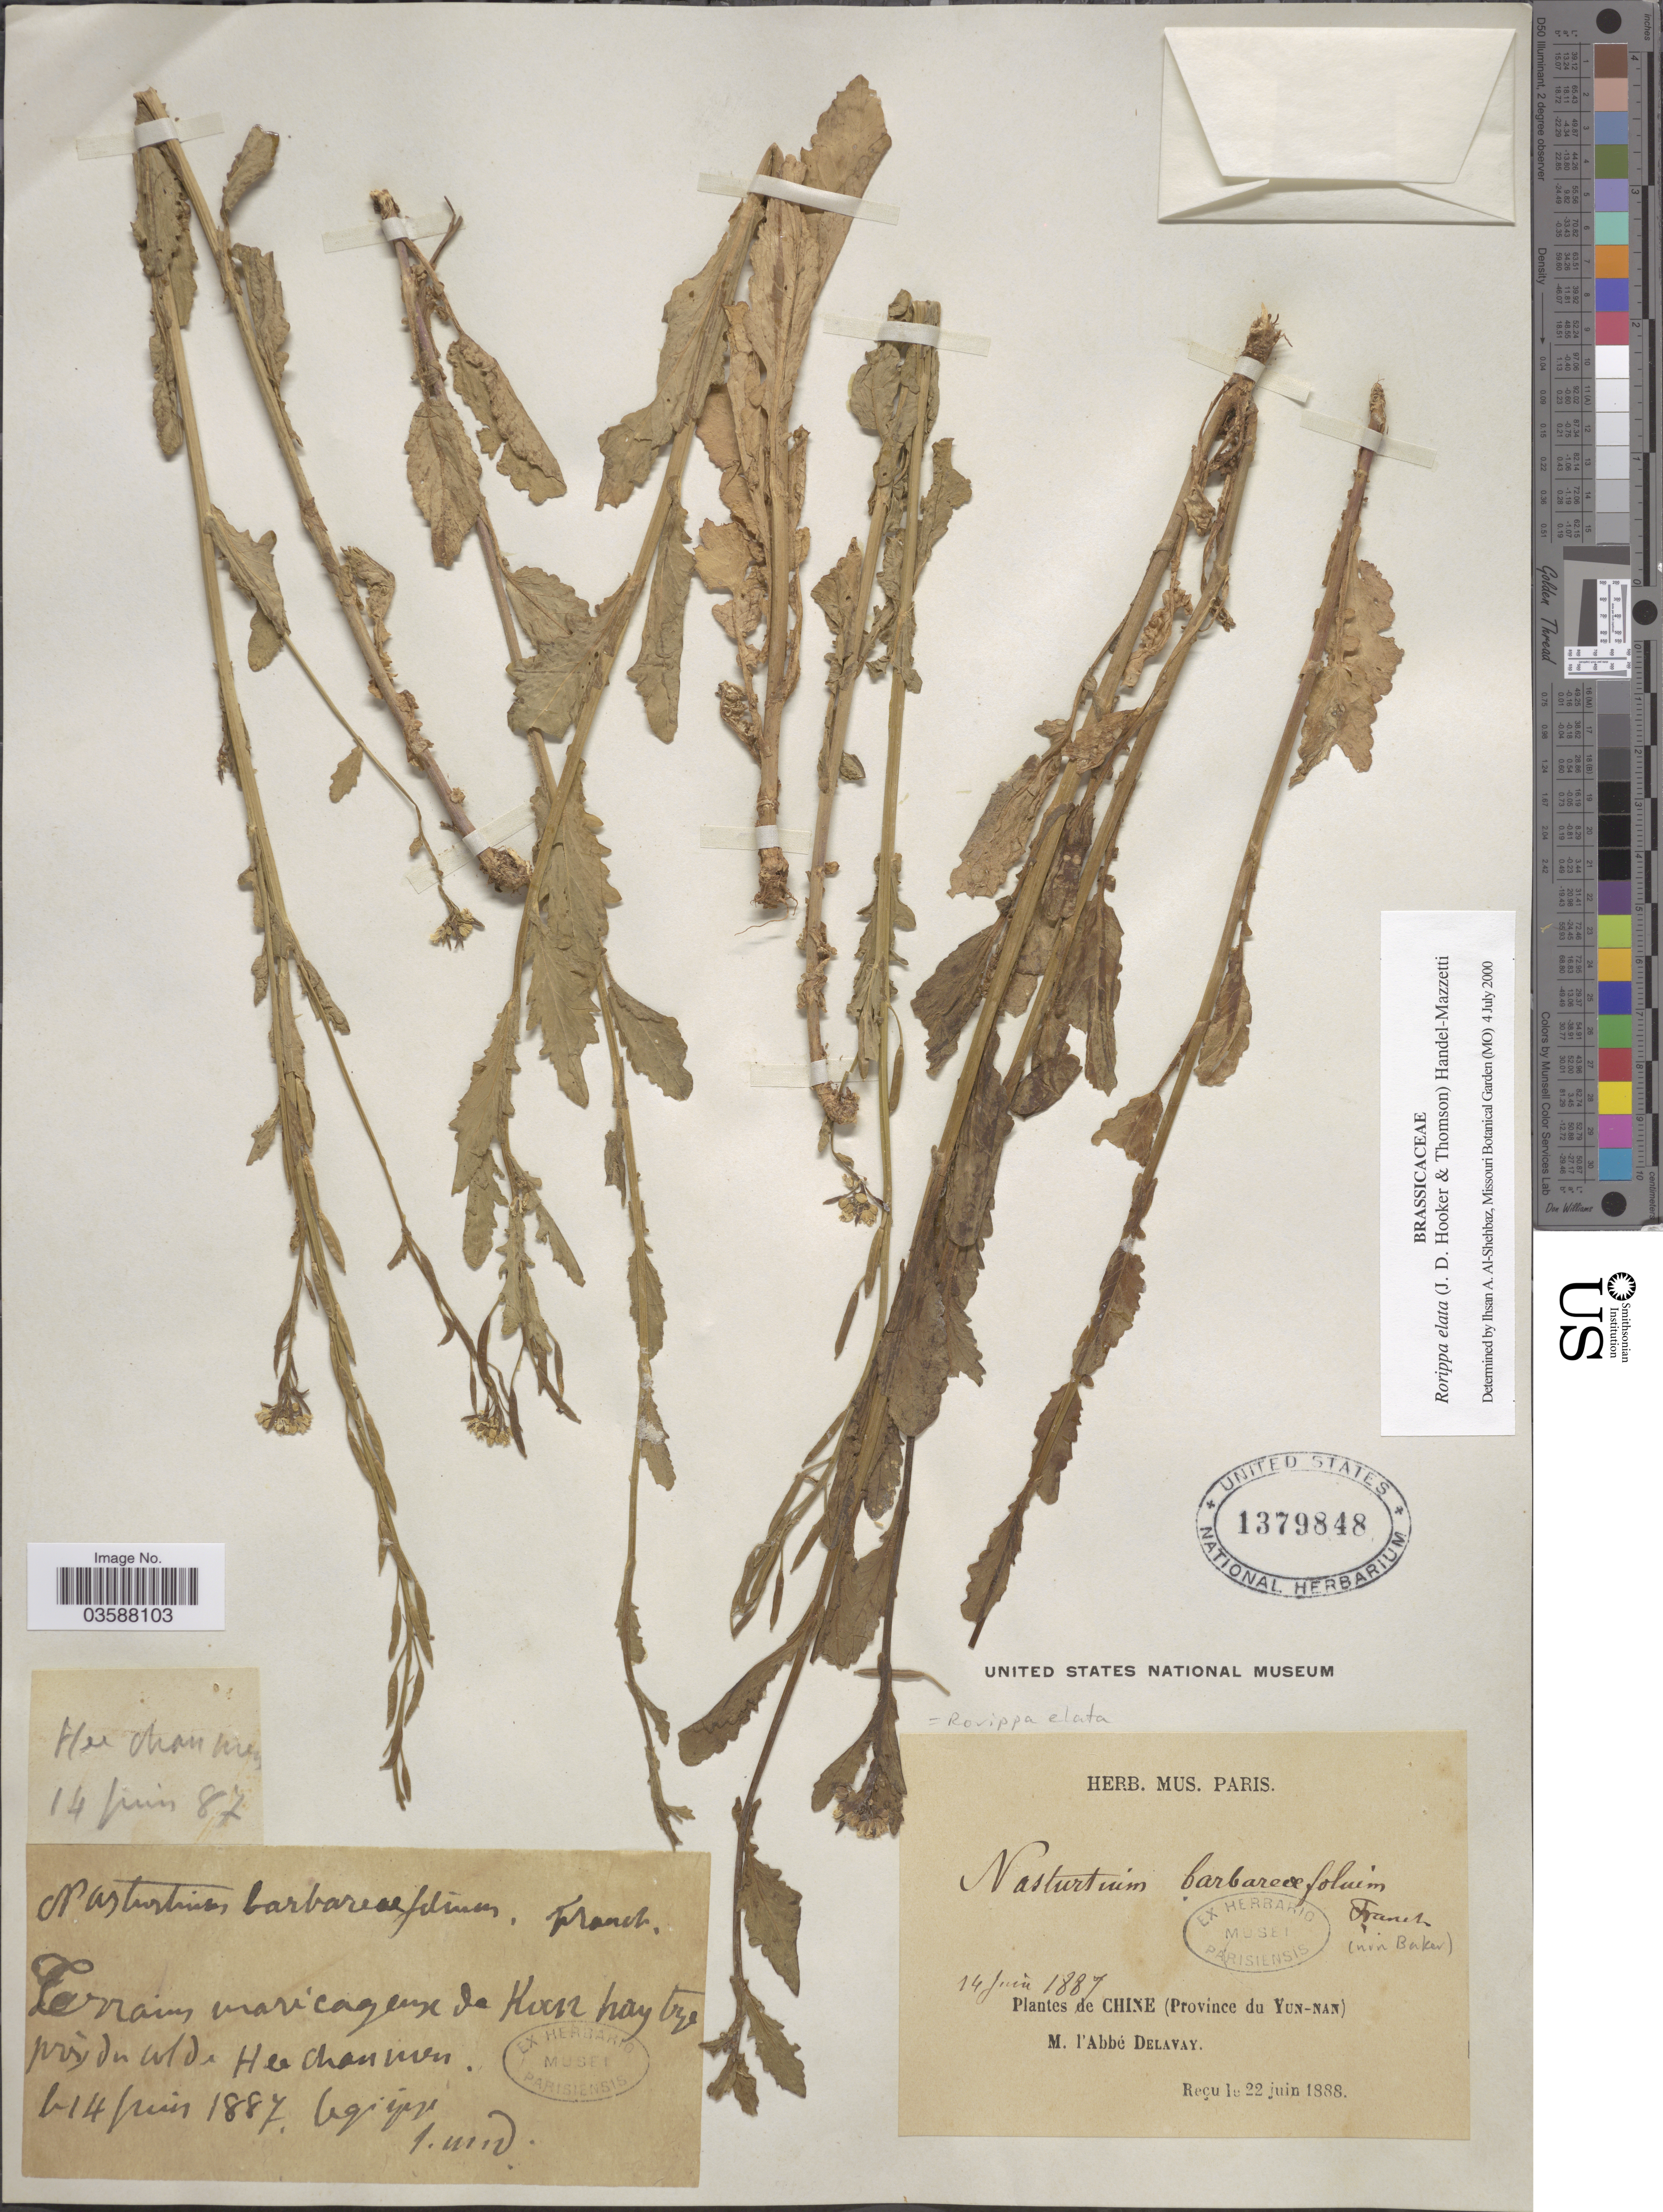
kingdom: Plantae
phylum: Tracheophyta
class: Magnoliopsida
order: Brassicales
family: Brassicaceae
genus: Rorippa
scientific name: Rorippa elata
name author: (Hook. f. & Thomson) Hand.-Mazz.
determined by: Al-Shehbaz, I. A., (MO), Missouri Botanical Garden (UNITED STATES)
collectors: P. Delavay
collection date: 1887-06-14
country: China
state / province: Yunnan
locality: Terrains maricageux de Kan hay tze près du col de Hu [interpreted] Channon [interpreted].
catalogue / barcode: US 1379848